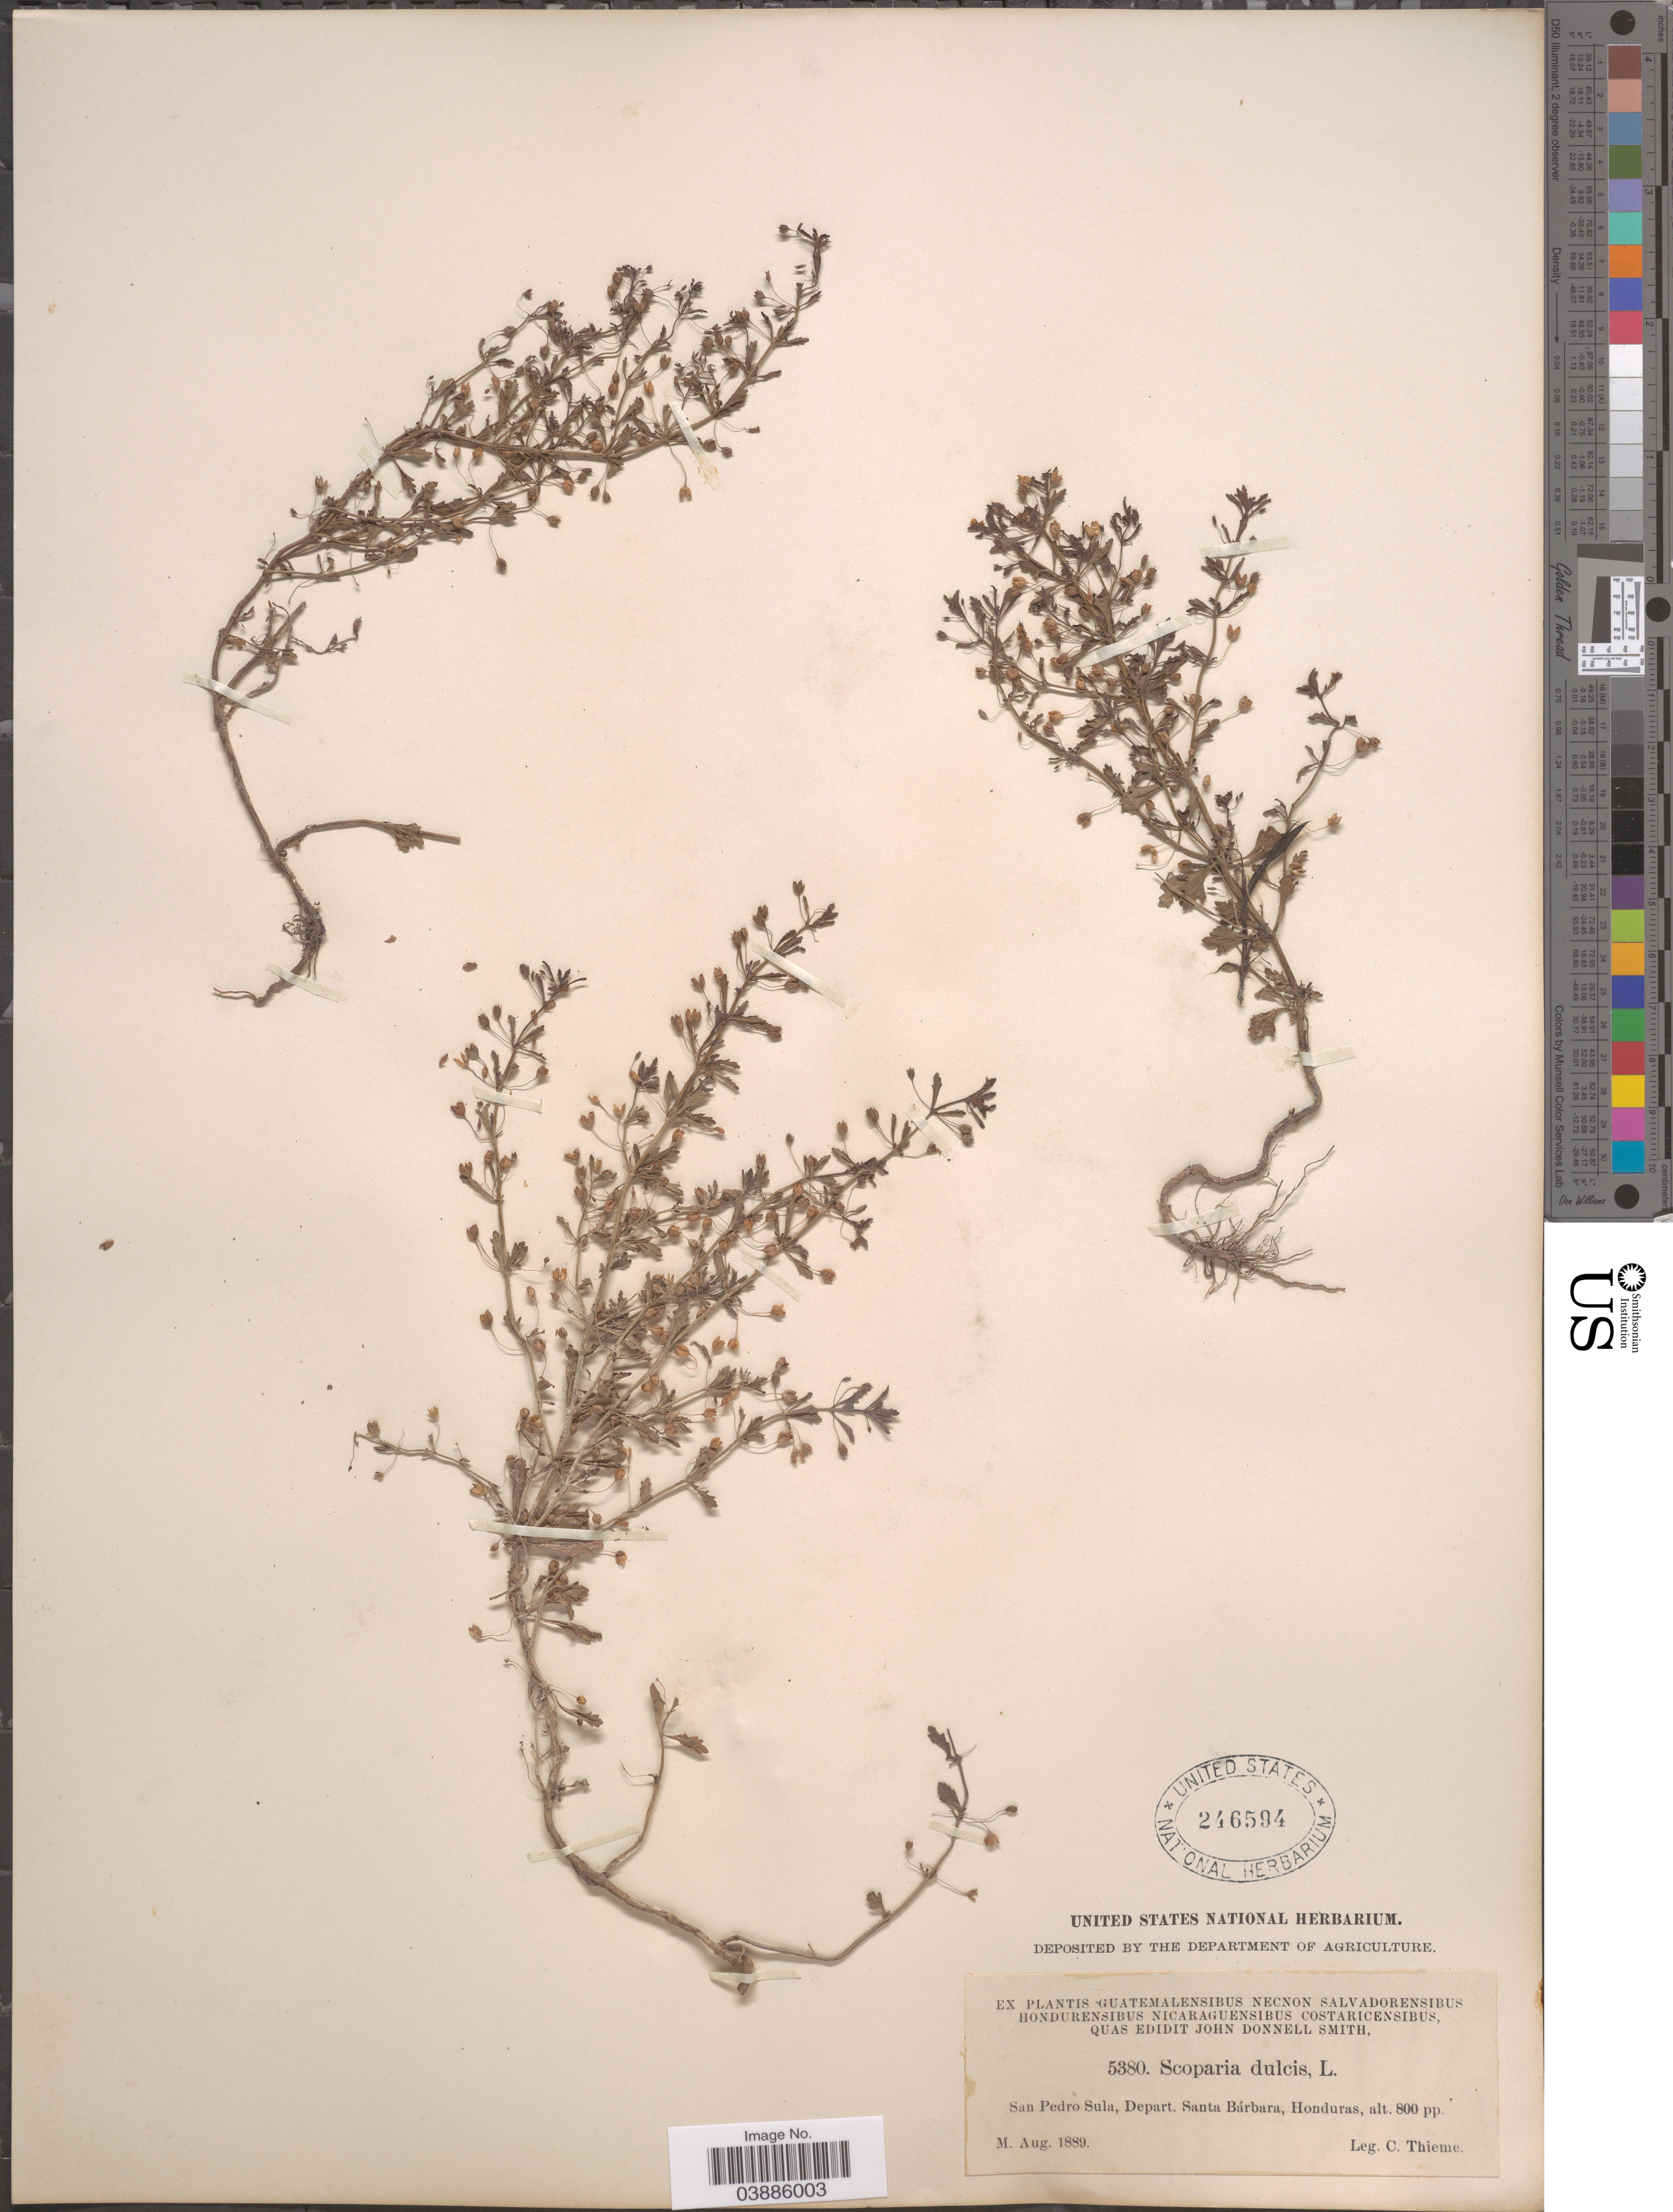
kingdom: Plantae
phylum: Tracheophyta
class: Magnoliopsida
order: Lamiales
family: Plantaginaceae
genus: Scoparia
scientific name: Scoparia dulcis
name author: L.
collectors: C. Thieme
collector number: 5380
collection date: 1889-08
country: Honduras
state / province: Santa Barbara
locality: San Pedro Sula, Depart. Santa Bárbara.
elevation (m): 244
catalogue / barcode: US 246594